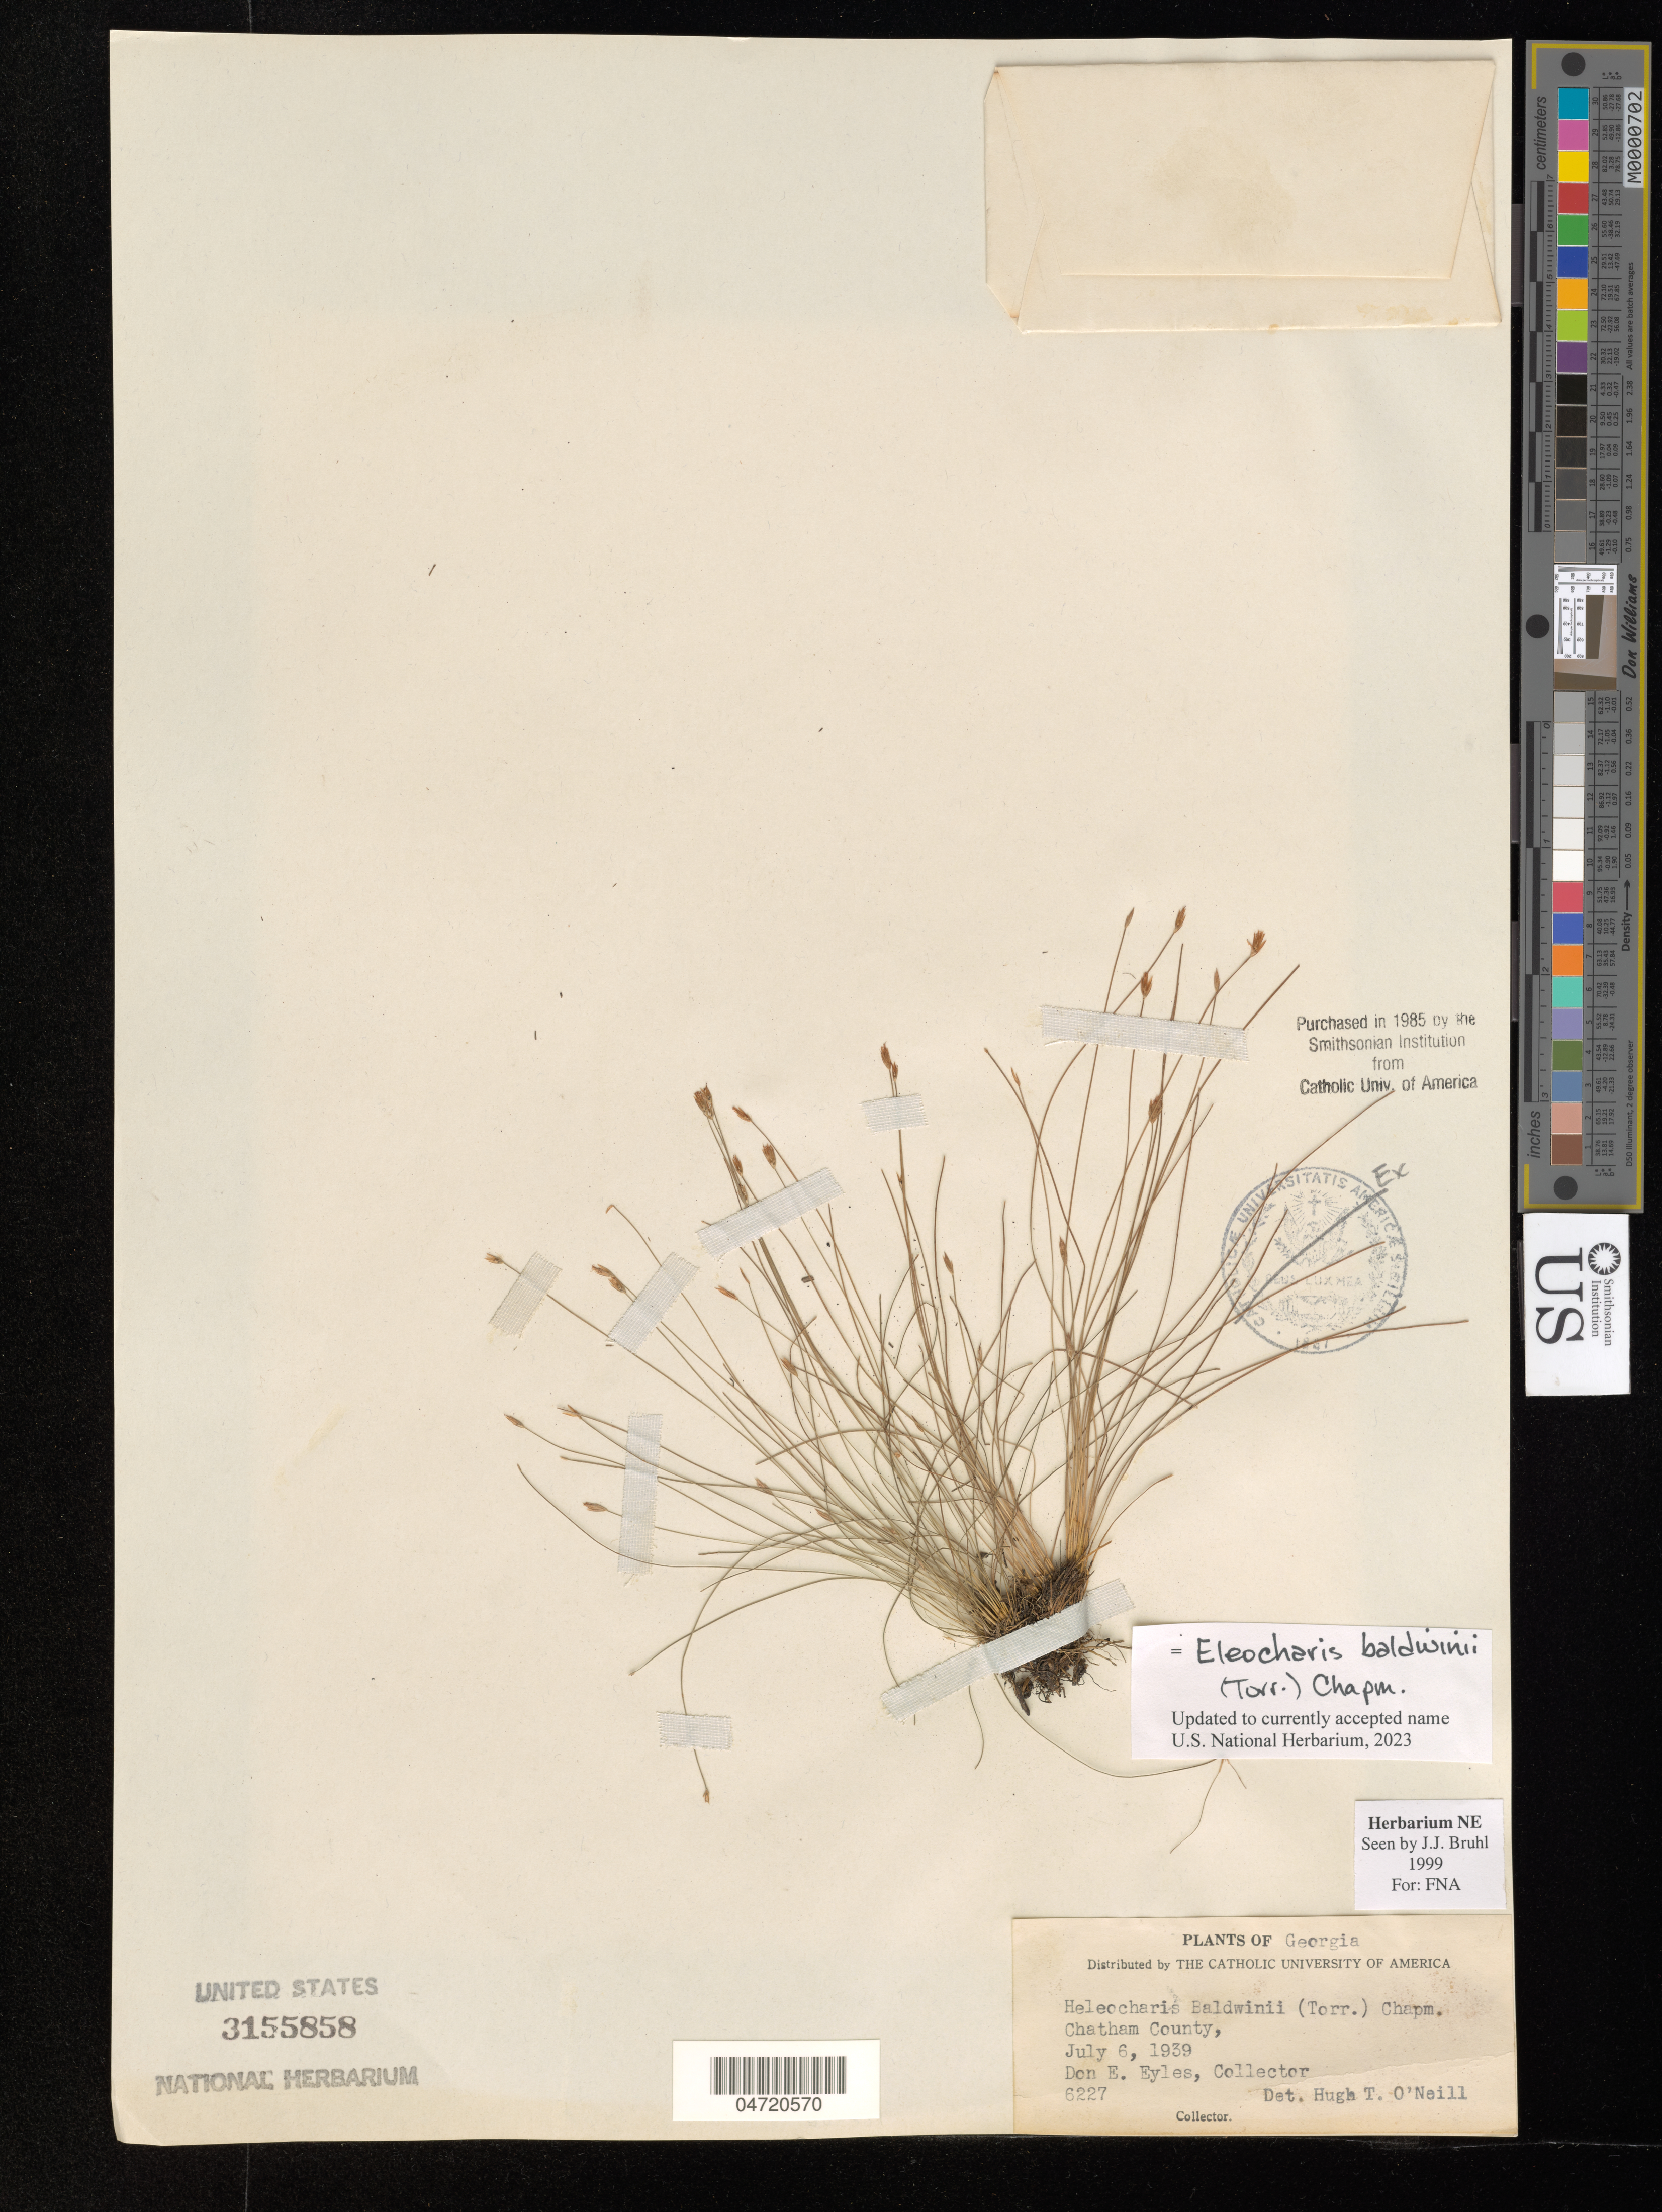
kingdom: Plantae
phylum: Tracheophyta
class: Liliopsida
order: Poales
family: Cyperaceae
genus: Eleocharis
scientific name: Eleocharis baldwinii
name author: (Torr.) Chapm.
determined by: Bruhl, J. J., (NE), University of New England (AUSTRALIA)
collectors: D. Eyles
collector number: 6227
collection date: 1939-07-06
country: United States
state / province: Georgia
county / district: Chatham County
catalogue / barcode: US 3155858